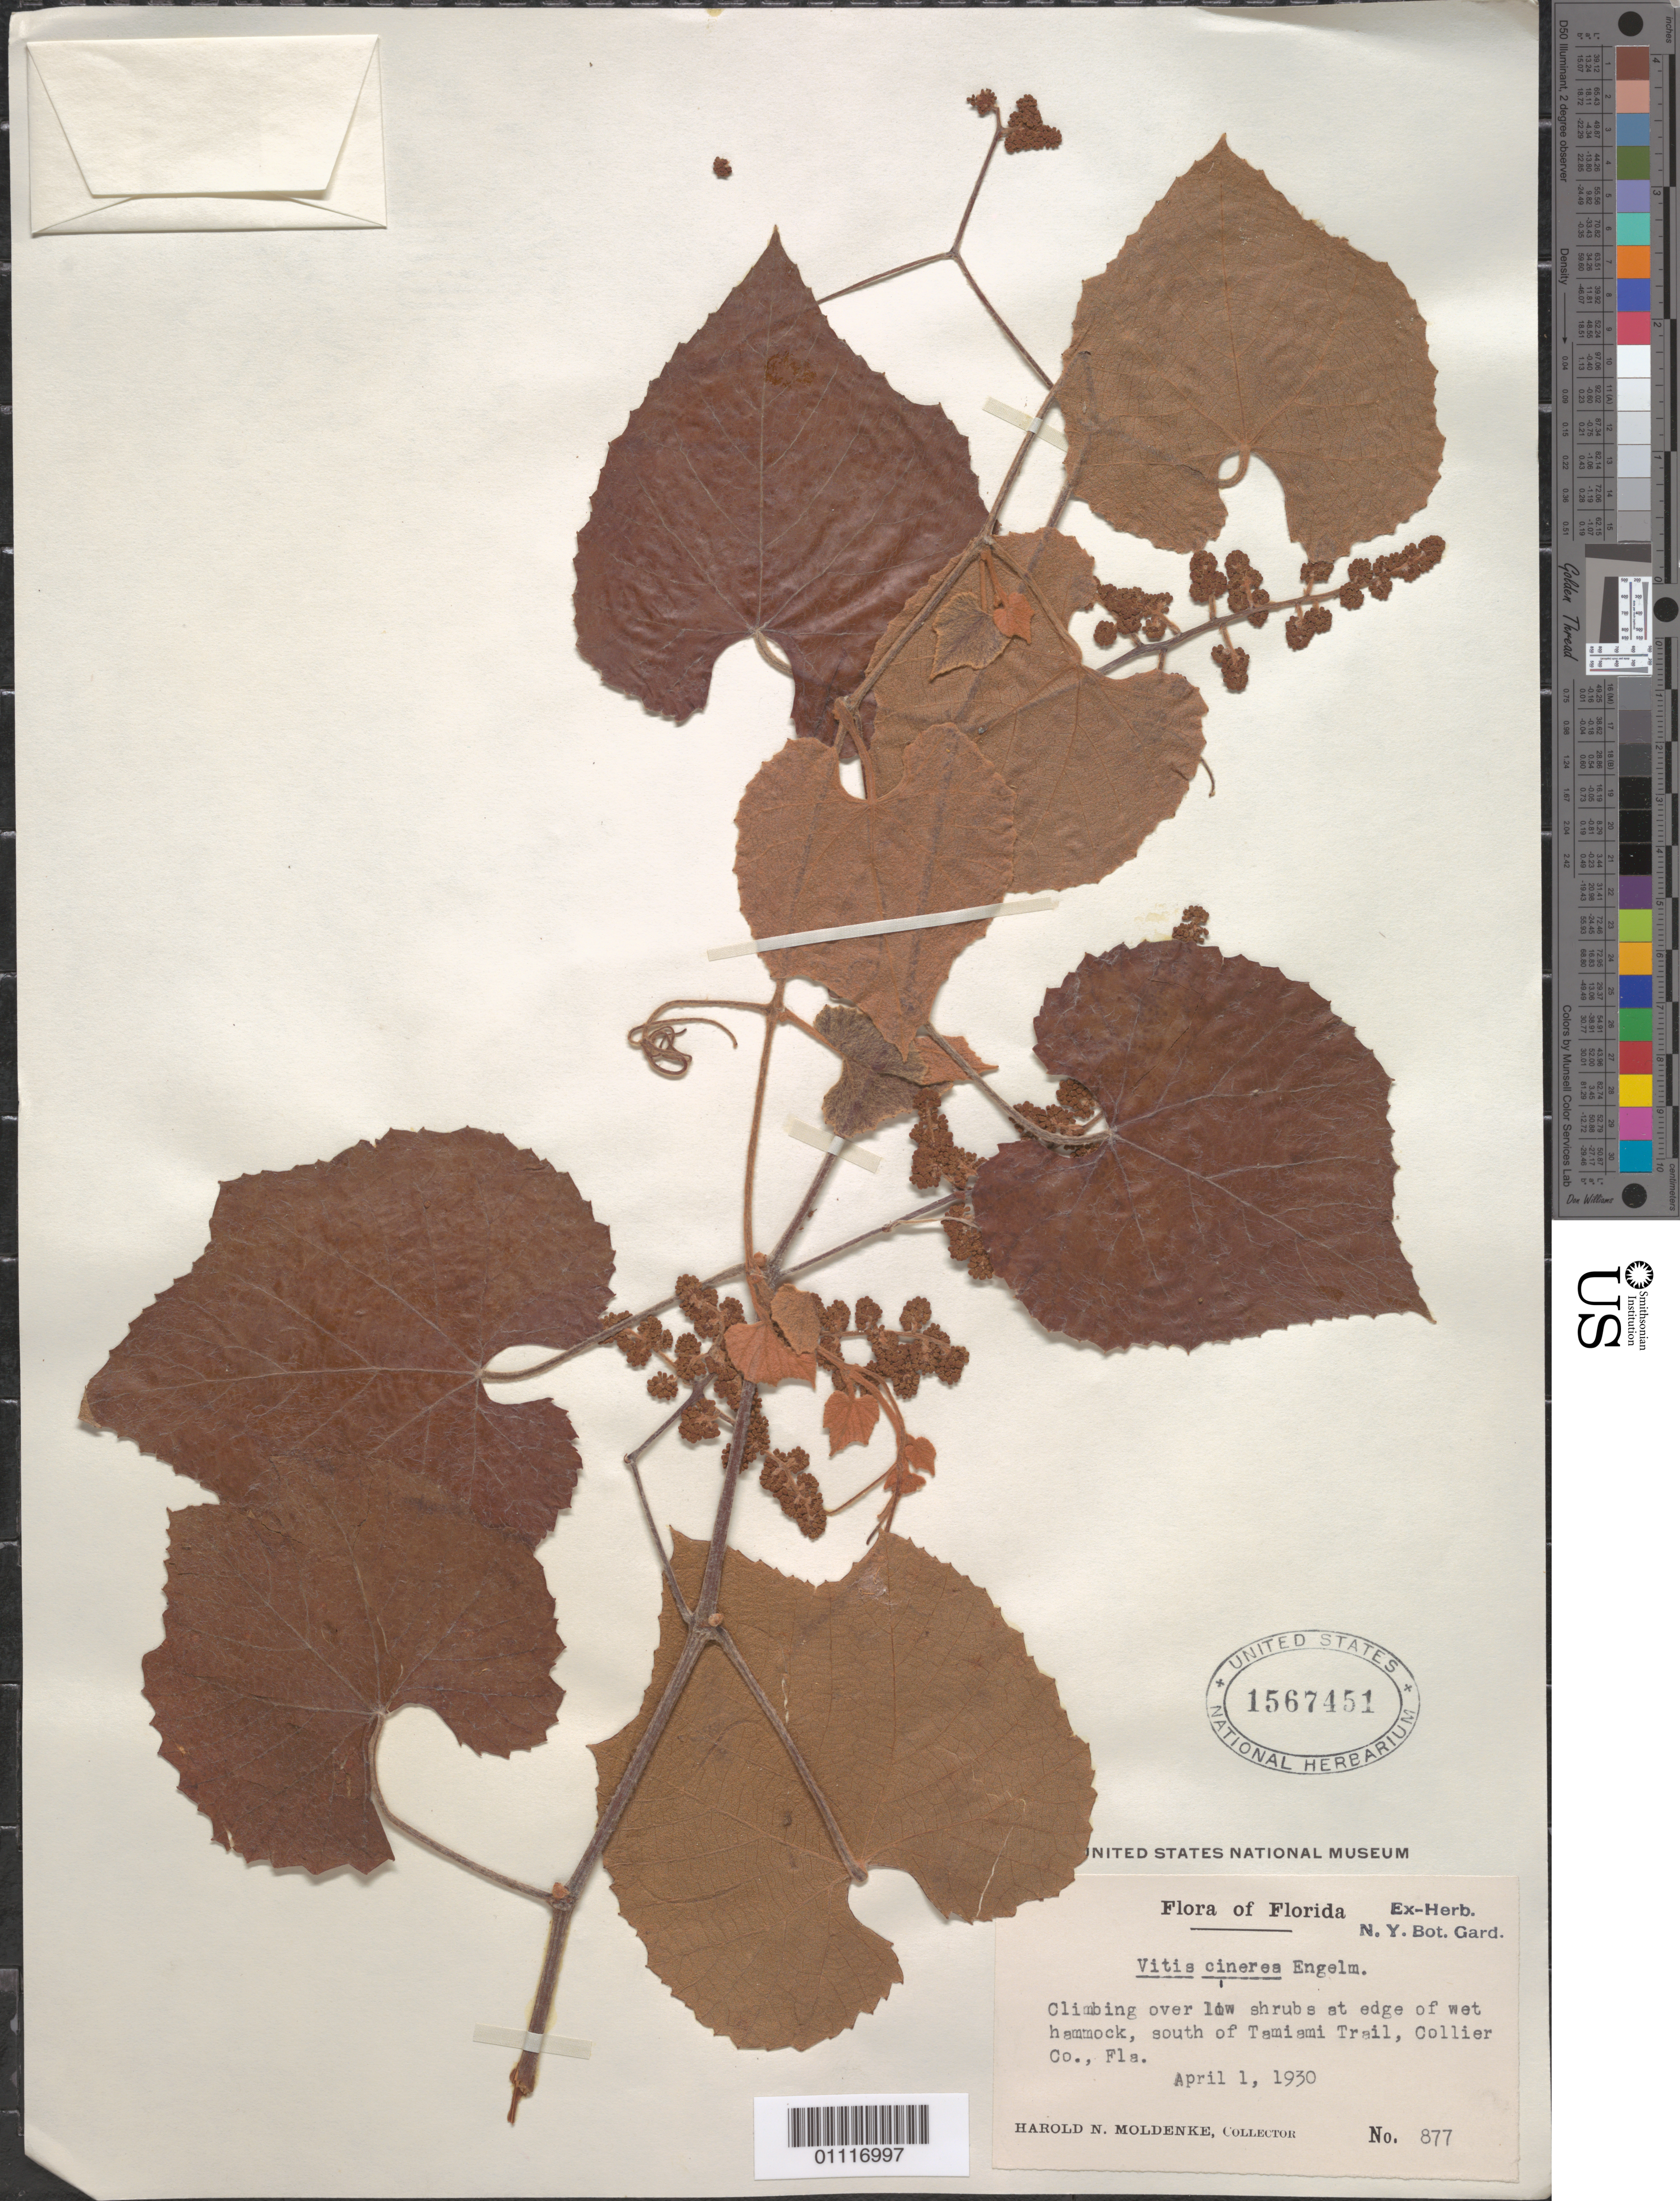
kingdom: Plantae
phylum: Tracheophyta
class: Magnoliopsida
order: Vitales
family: Vitaceae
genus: Vitis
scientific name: Vitis cinerea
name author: (Engelm.) Millardet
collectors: H. N. Moldenke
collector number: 877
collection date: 1930-04-01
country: United States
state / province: Florida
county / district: Collier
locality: at the edge of wet hammock, south of Tamiami Trail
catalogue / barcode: US 1567451